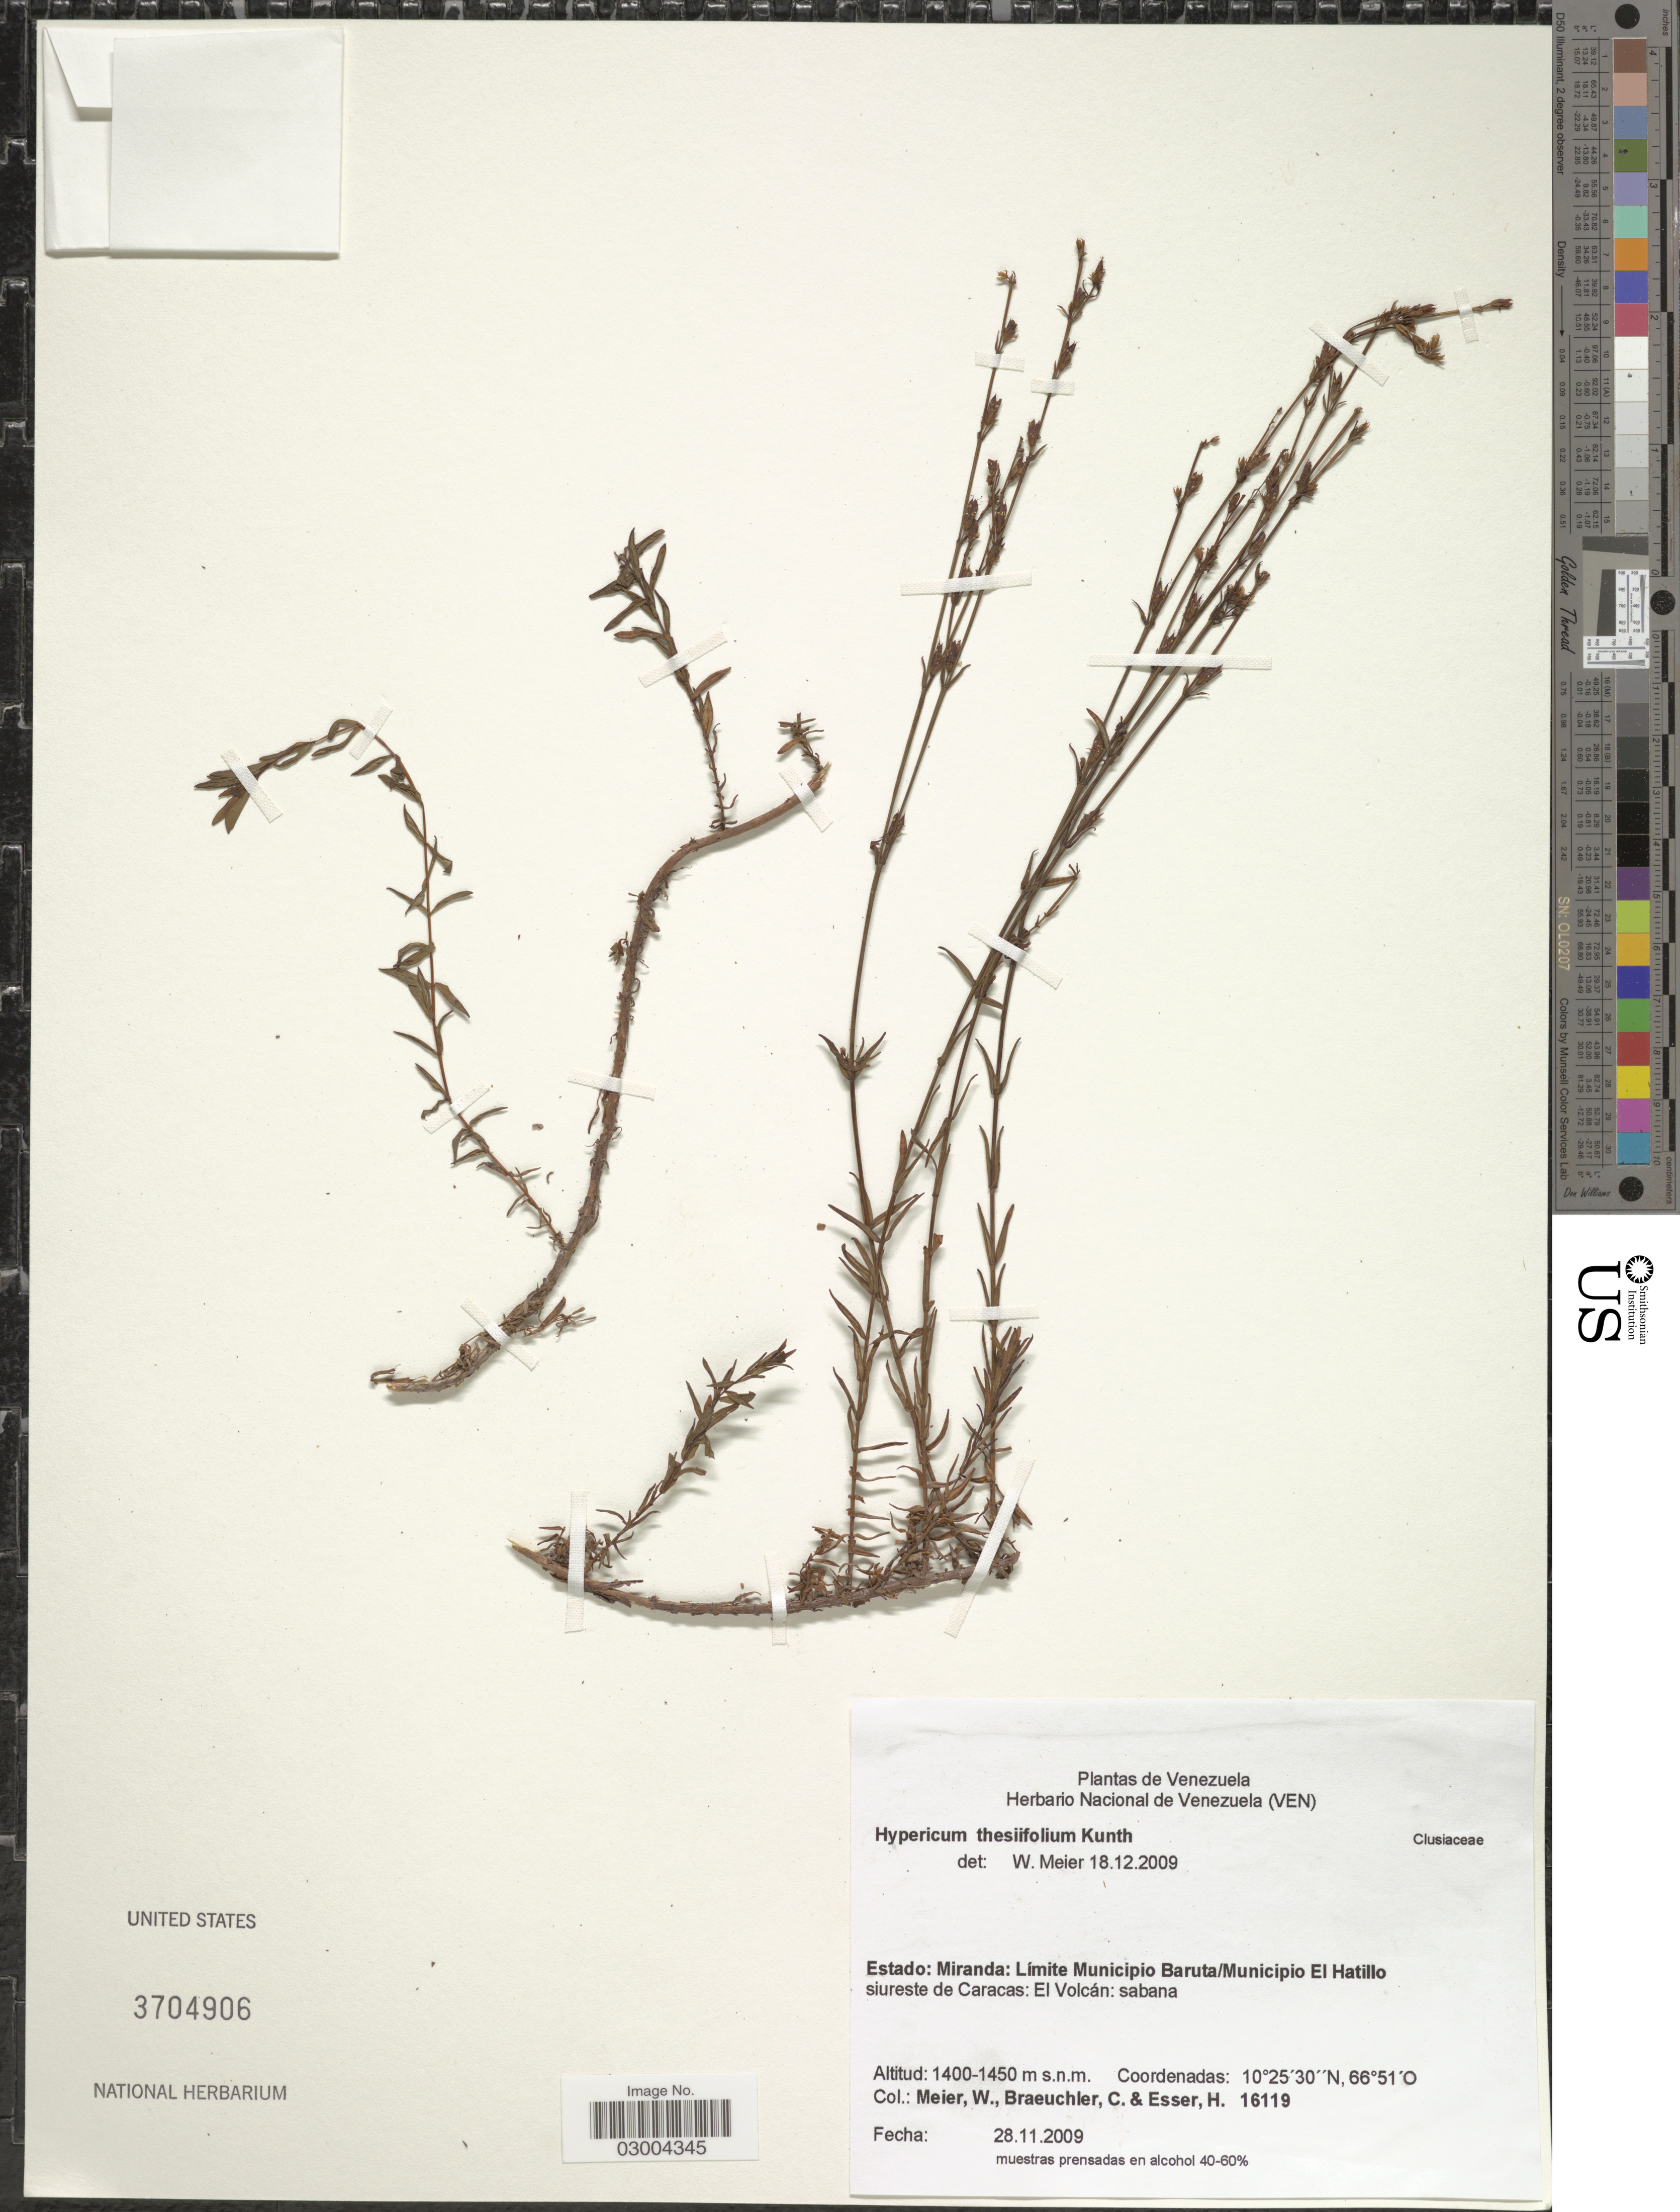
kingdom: Plantae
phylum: Tracheophyta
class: Magnoliopsida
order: Malpighiales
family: Hypericaceae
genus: Hypericum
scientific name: Hypericum thesiifolium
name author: Kunth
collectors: W. Meier, C. Braeuchler & H. Esser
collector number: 16119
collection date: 2009-11-28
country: Venezuela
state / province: Miranda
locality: Estado: Miranda: Límite Municipio Baruta/Municipio El Hatillo siureste de Caracas: El Volcán: sabana.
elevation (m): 1400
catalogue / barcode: US 3704906